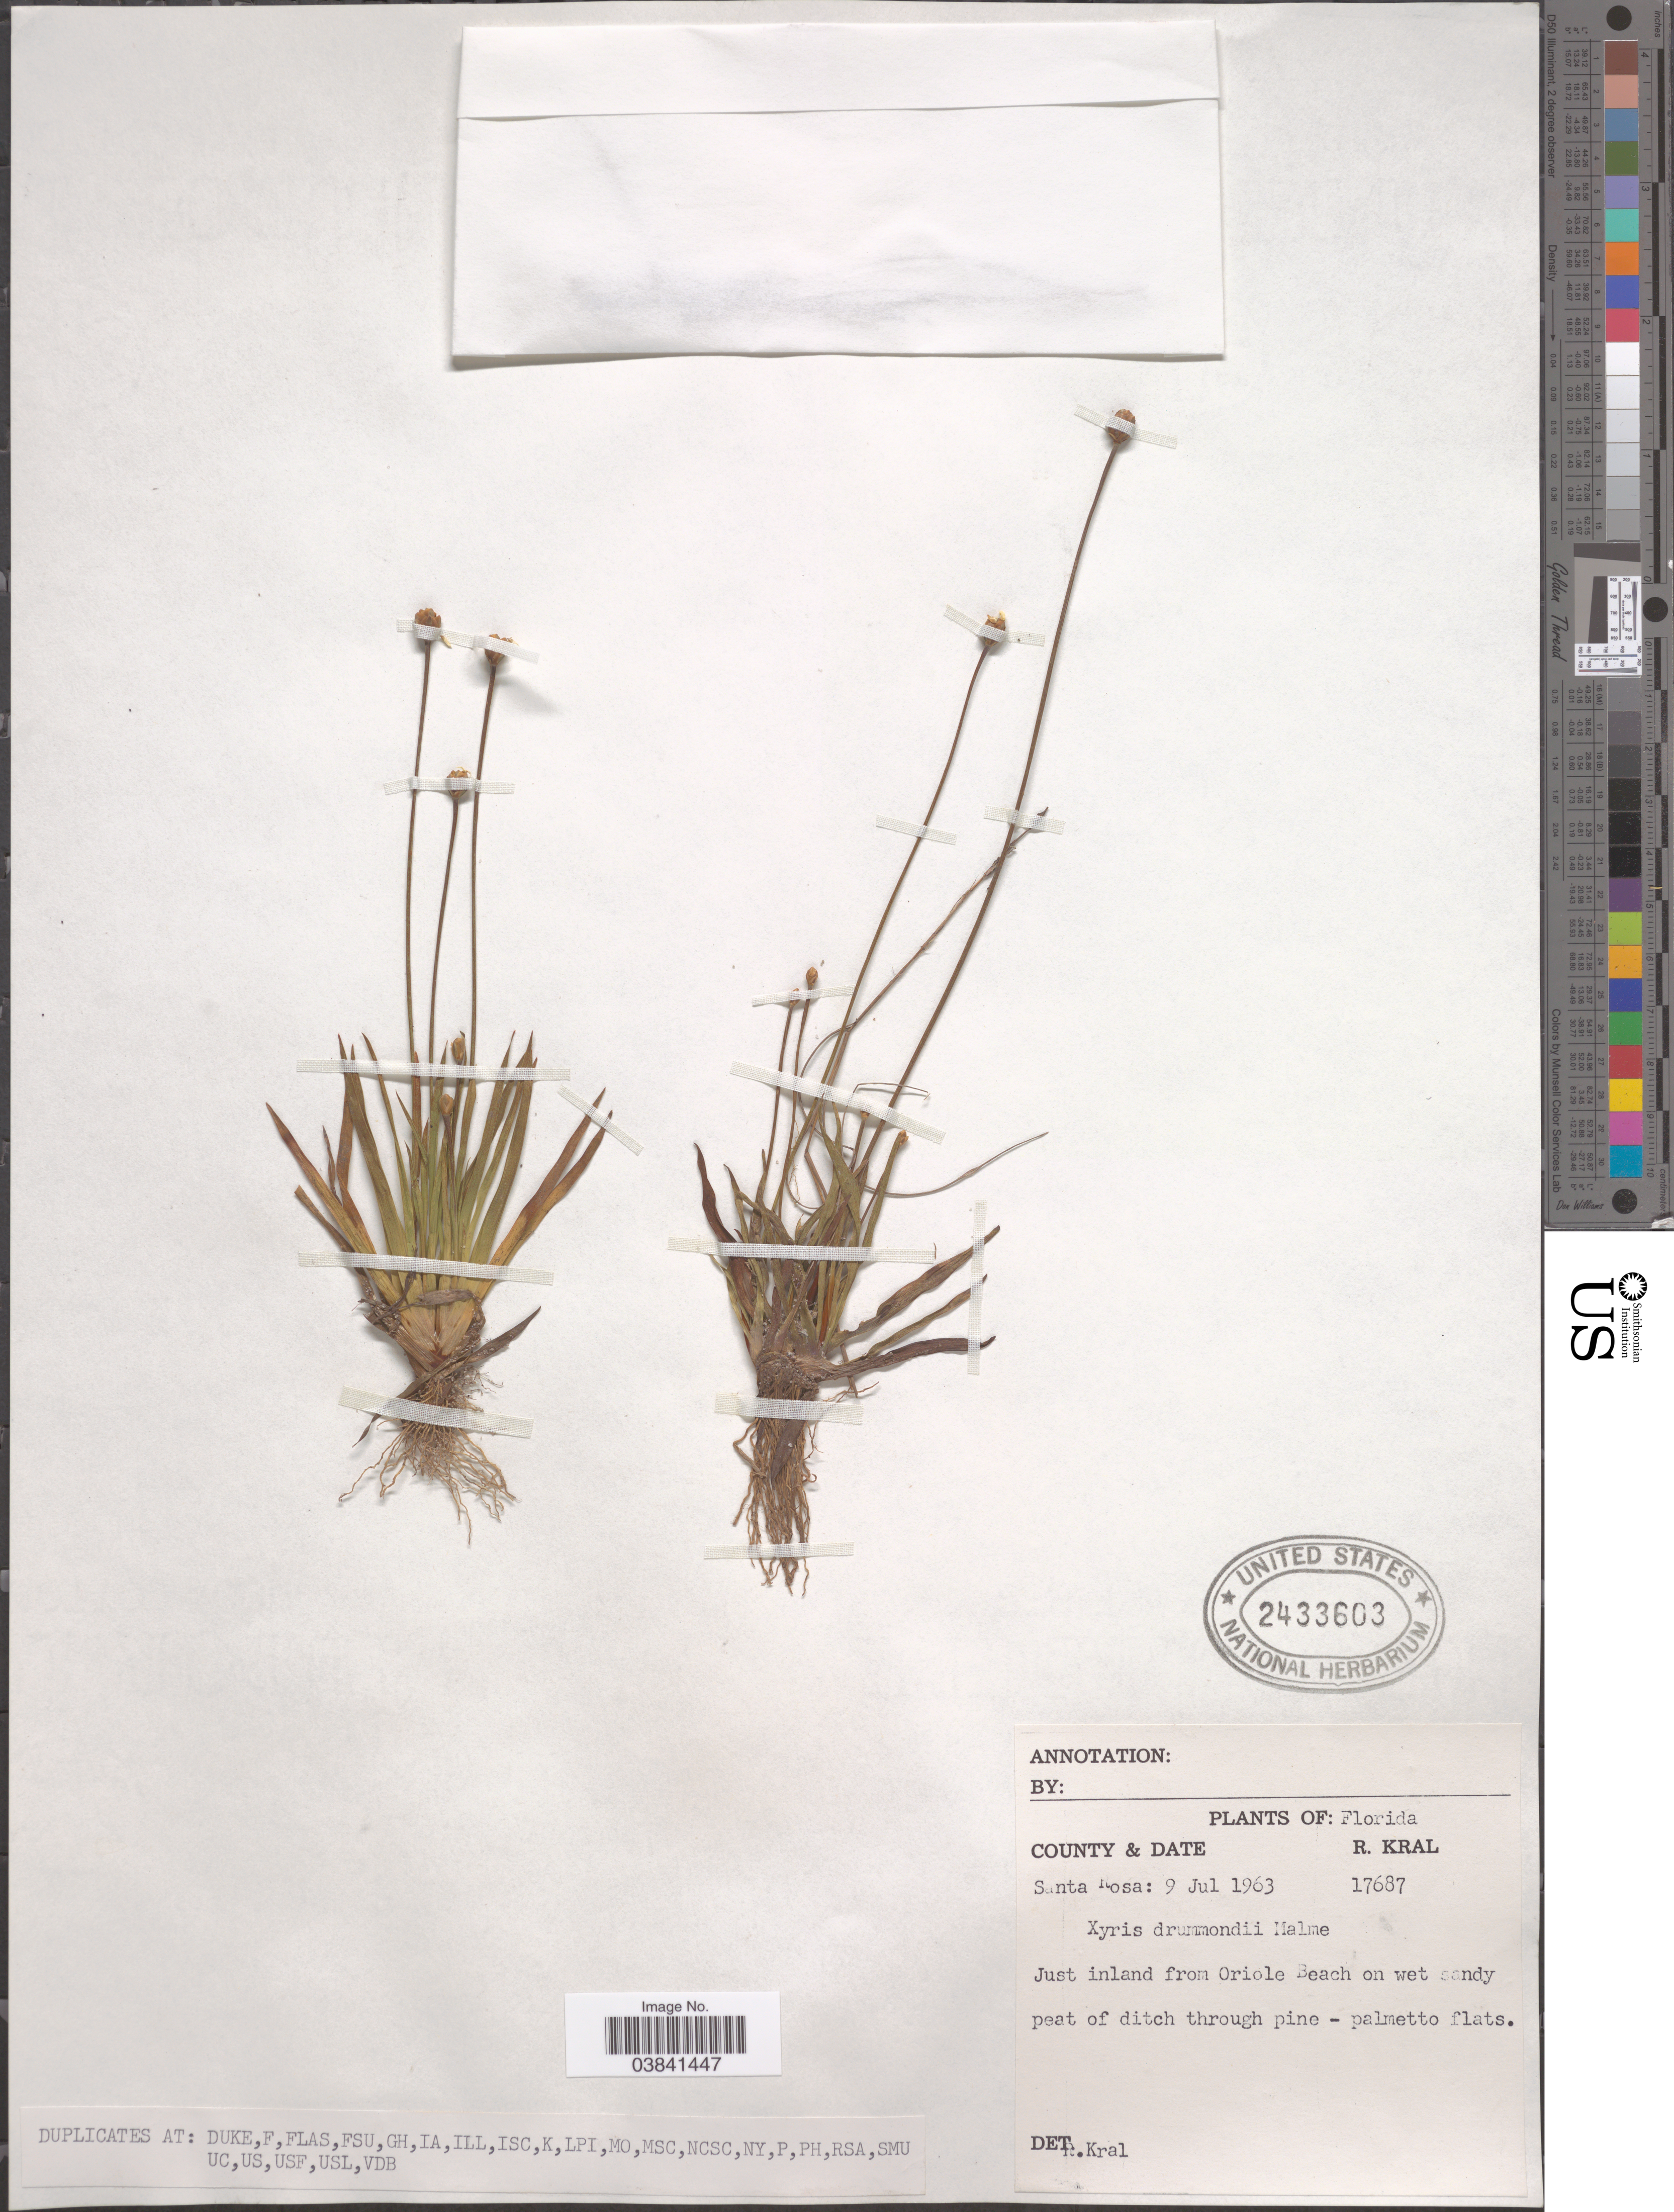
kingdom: Plantae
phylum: Tracheophyta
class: Liliopsida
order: Poales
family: Xyridaceae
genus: Xyris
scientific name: Xyris drummondii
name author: Malme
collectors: R. Kral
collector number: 17687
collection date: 1963-07-09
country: United States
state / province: Florida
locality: County Santa Rosa: Just inland from Oriole Beach on wet sandy peat of ditch through pine - palmetto flats.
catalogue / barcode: US 2433603